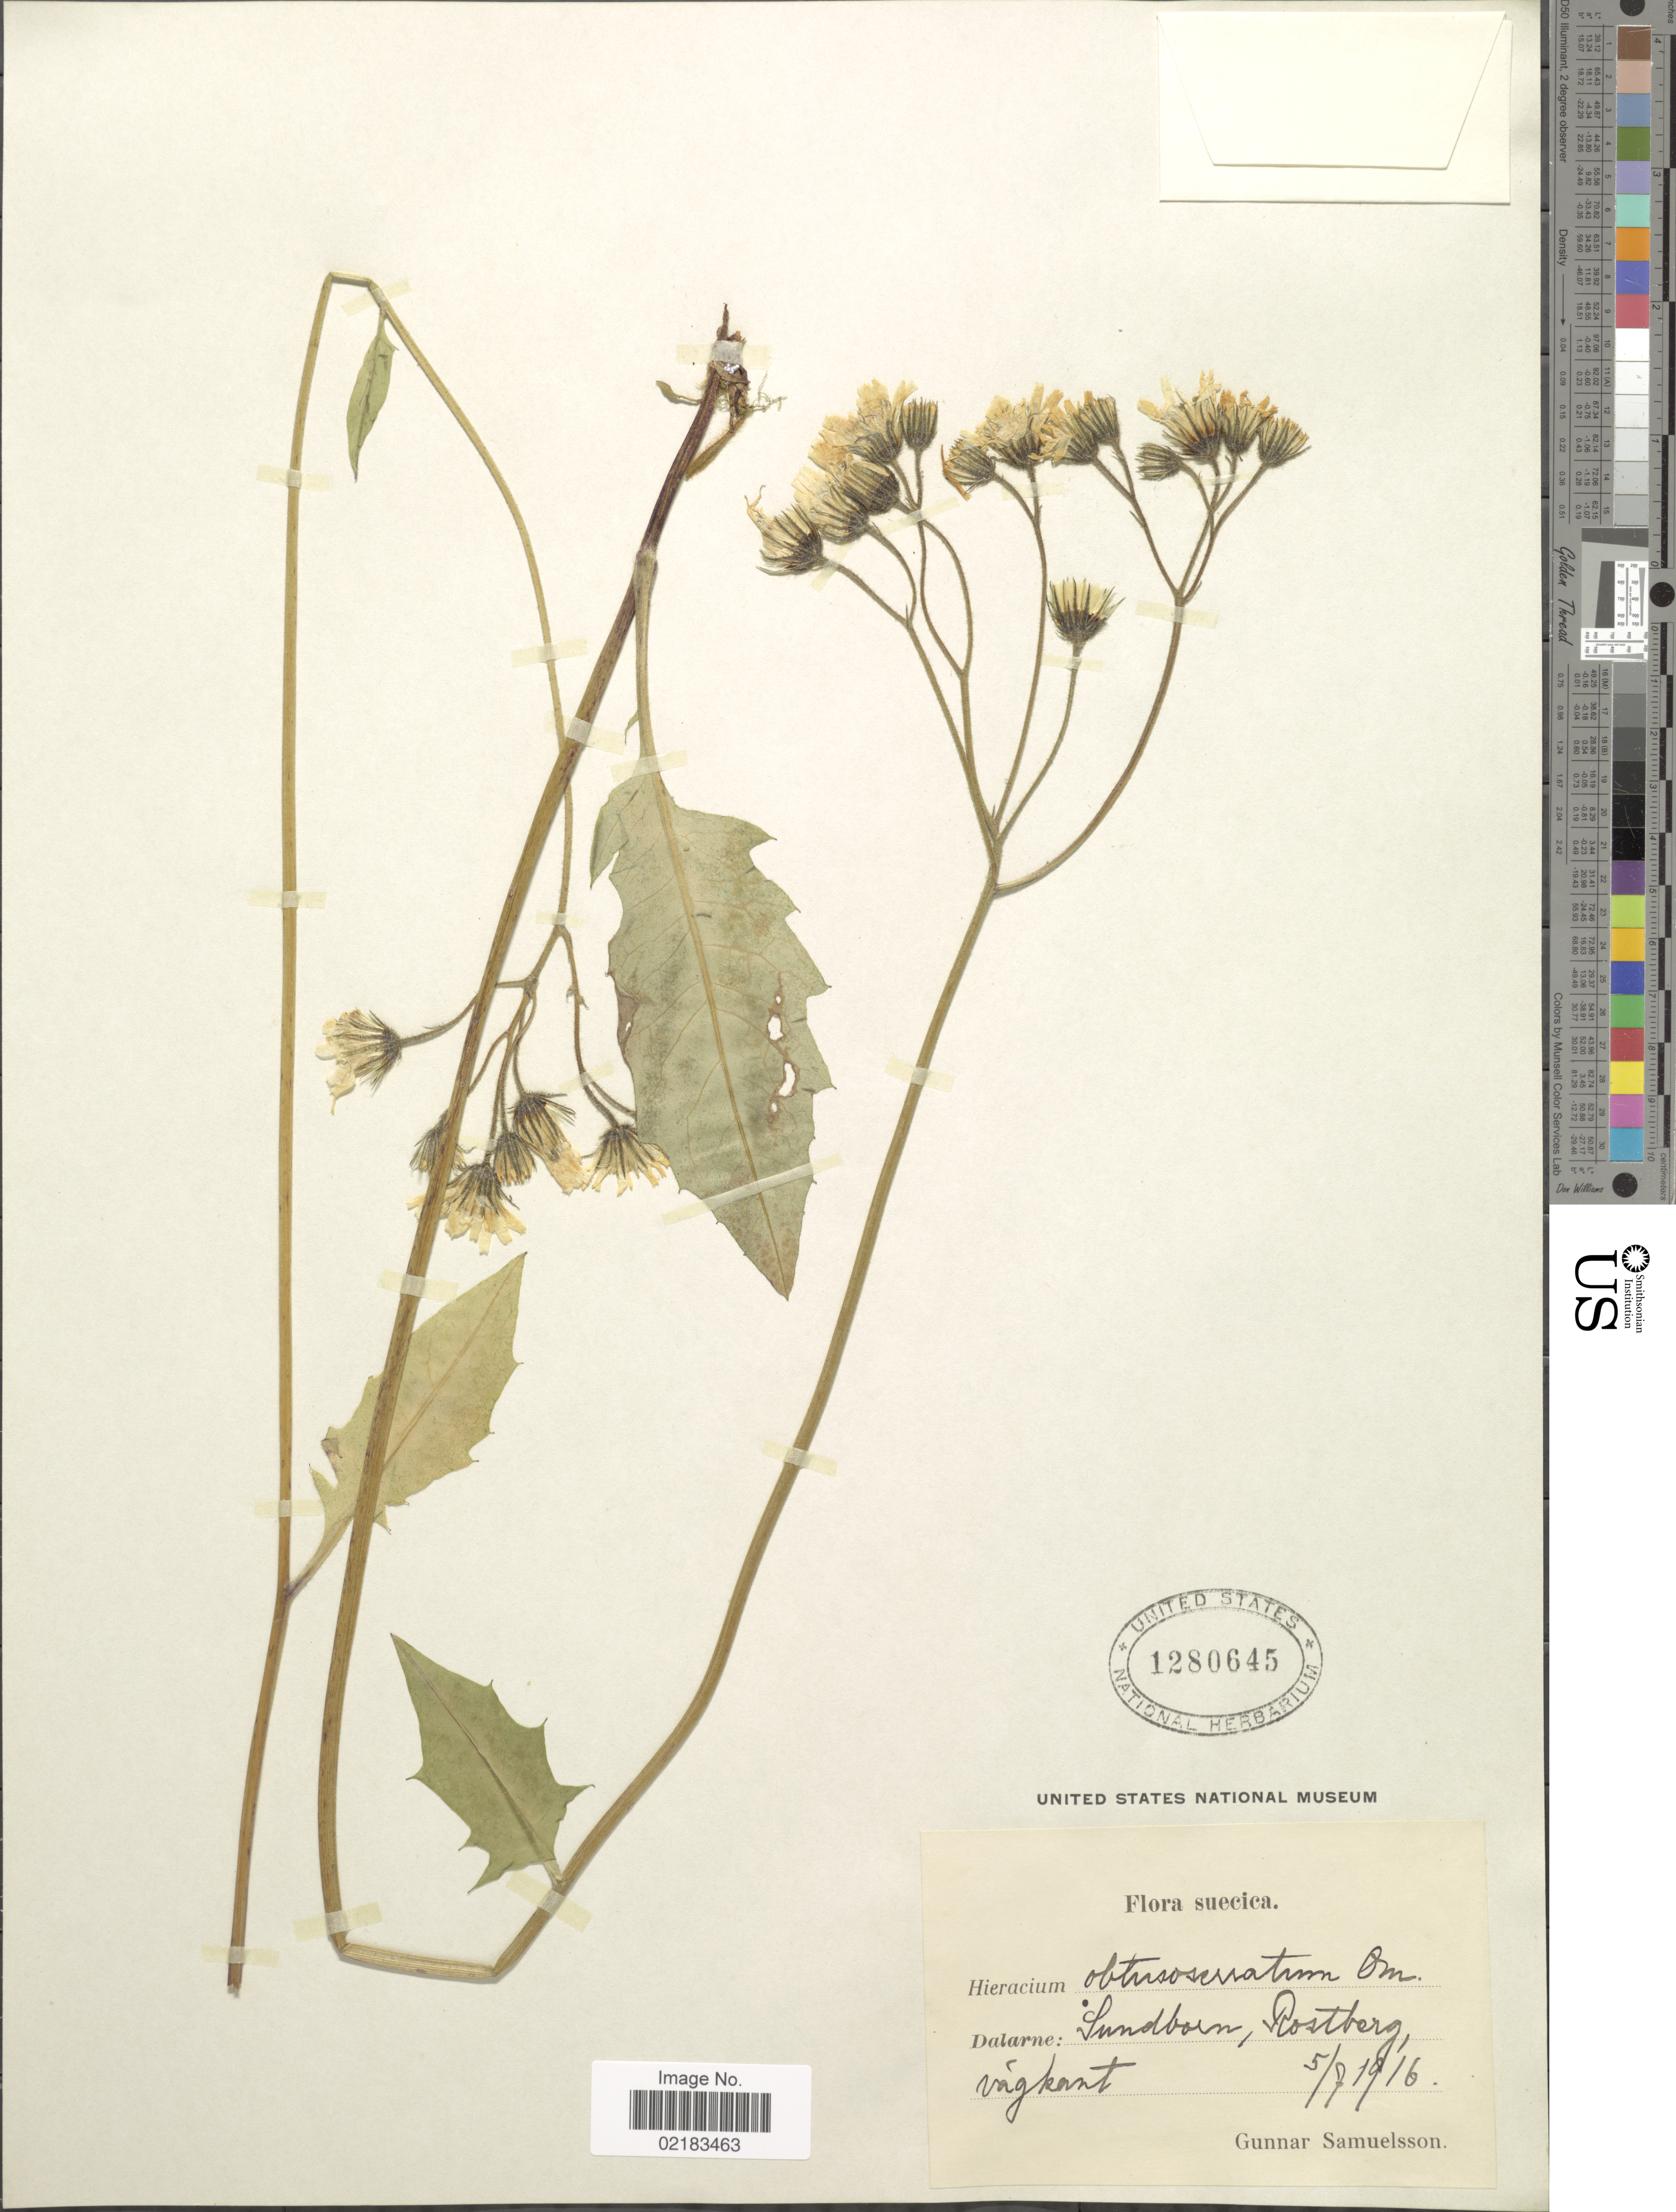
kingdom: Plantae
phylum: Tracheophyta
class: Magnoliopsida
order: Asterales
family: Asteraceae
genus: Hieracium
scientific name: Hieracium obtusoserratum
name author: Omang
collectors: G. Samuelsson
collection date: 1916-07-05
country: Sweden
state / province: Dalarna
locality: Sundborn, Rostberg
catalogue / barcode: US 1280645